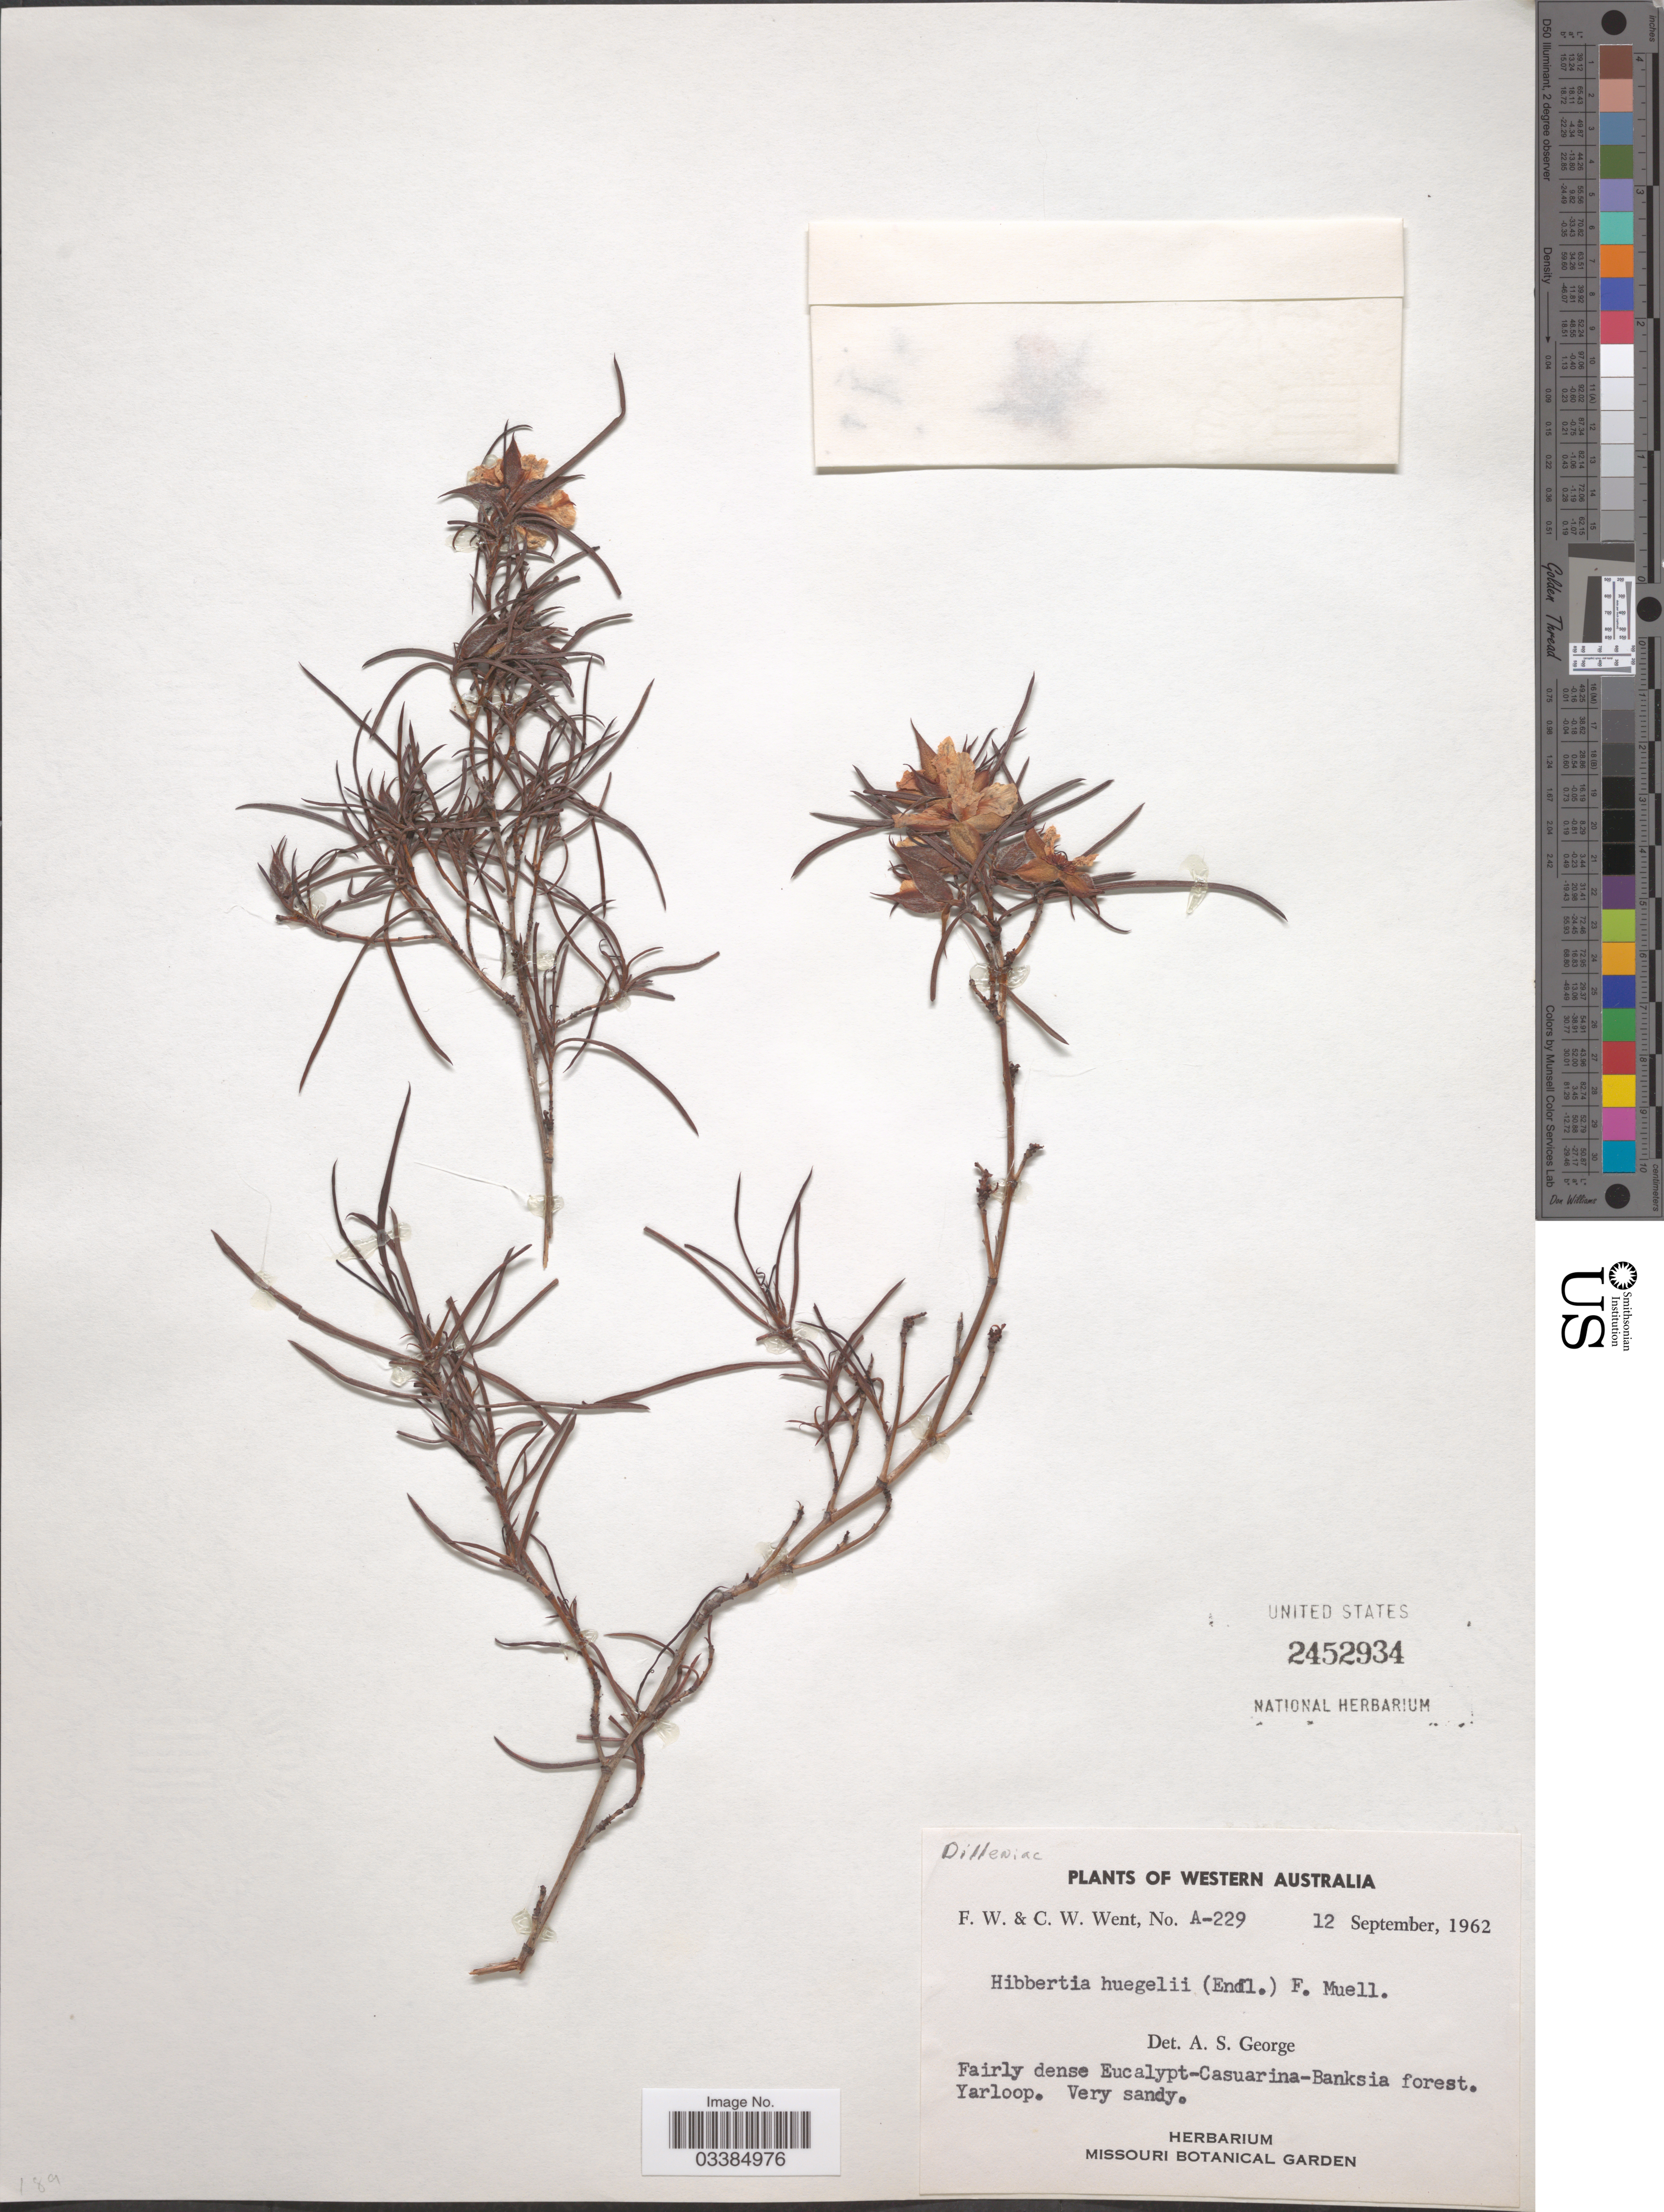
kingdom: Plantae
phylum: Tracheophyta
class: Magnoliopsida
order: Dilleniales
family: Dilleniaceae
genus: Hibbertia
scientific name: Hibbertia huegelii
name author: F. Muell.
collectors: F. W. Went & C. W. Went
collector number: A-229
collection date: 1962-09-12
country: Australia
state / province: Western Australia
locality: Yarloop.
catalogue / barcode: US 2452934